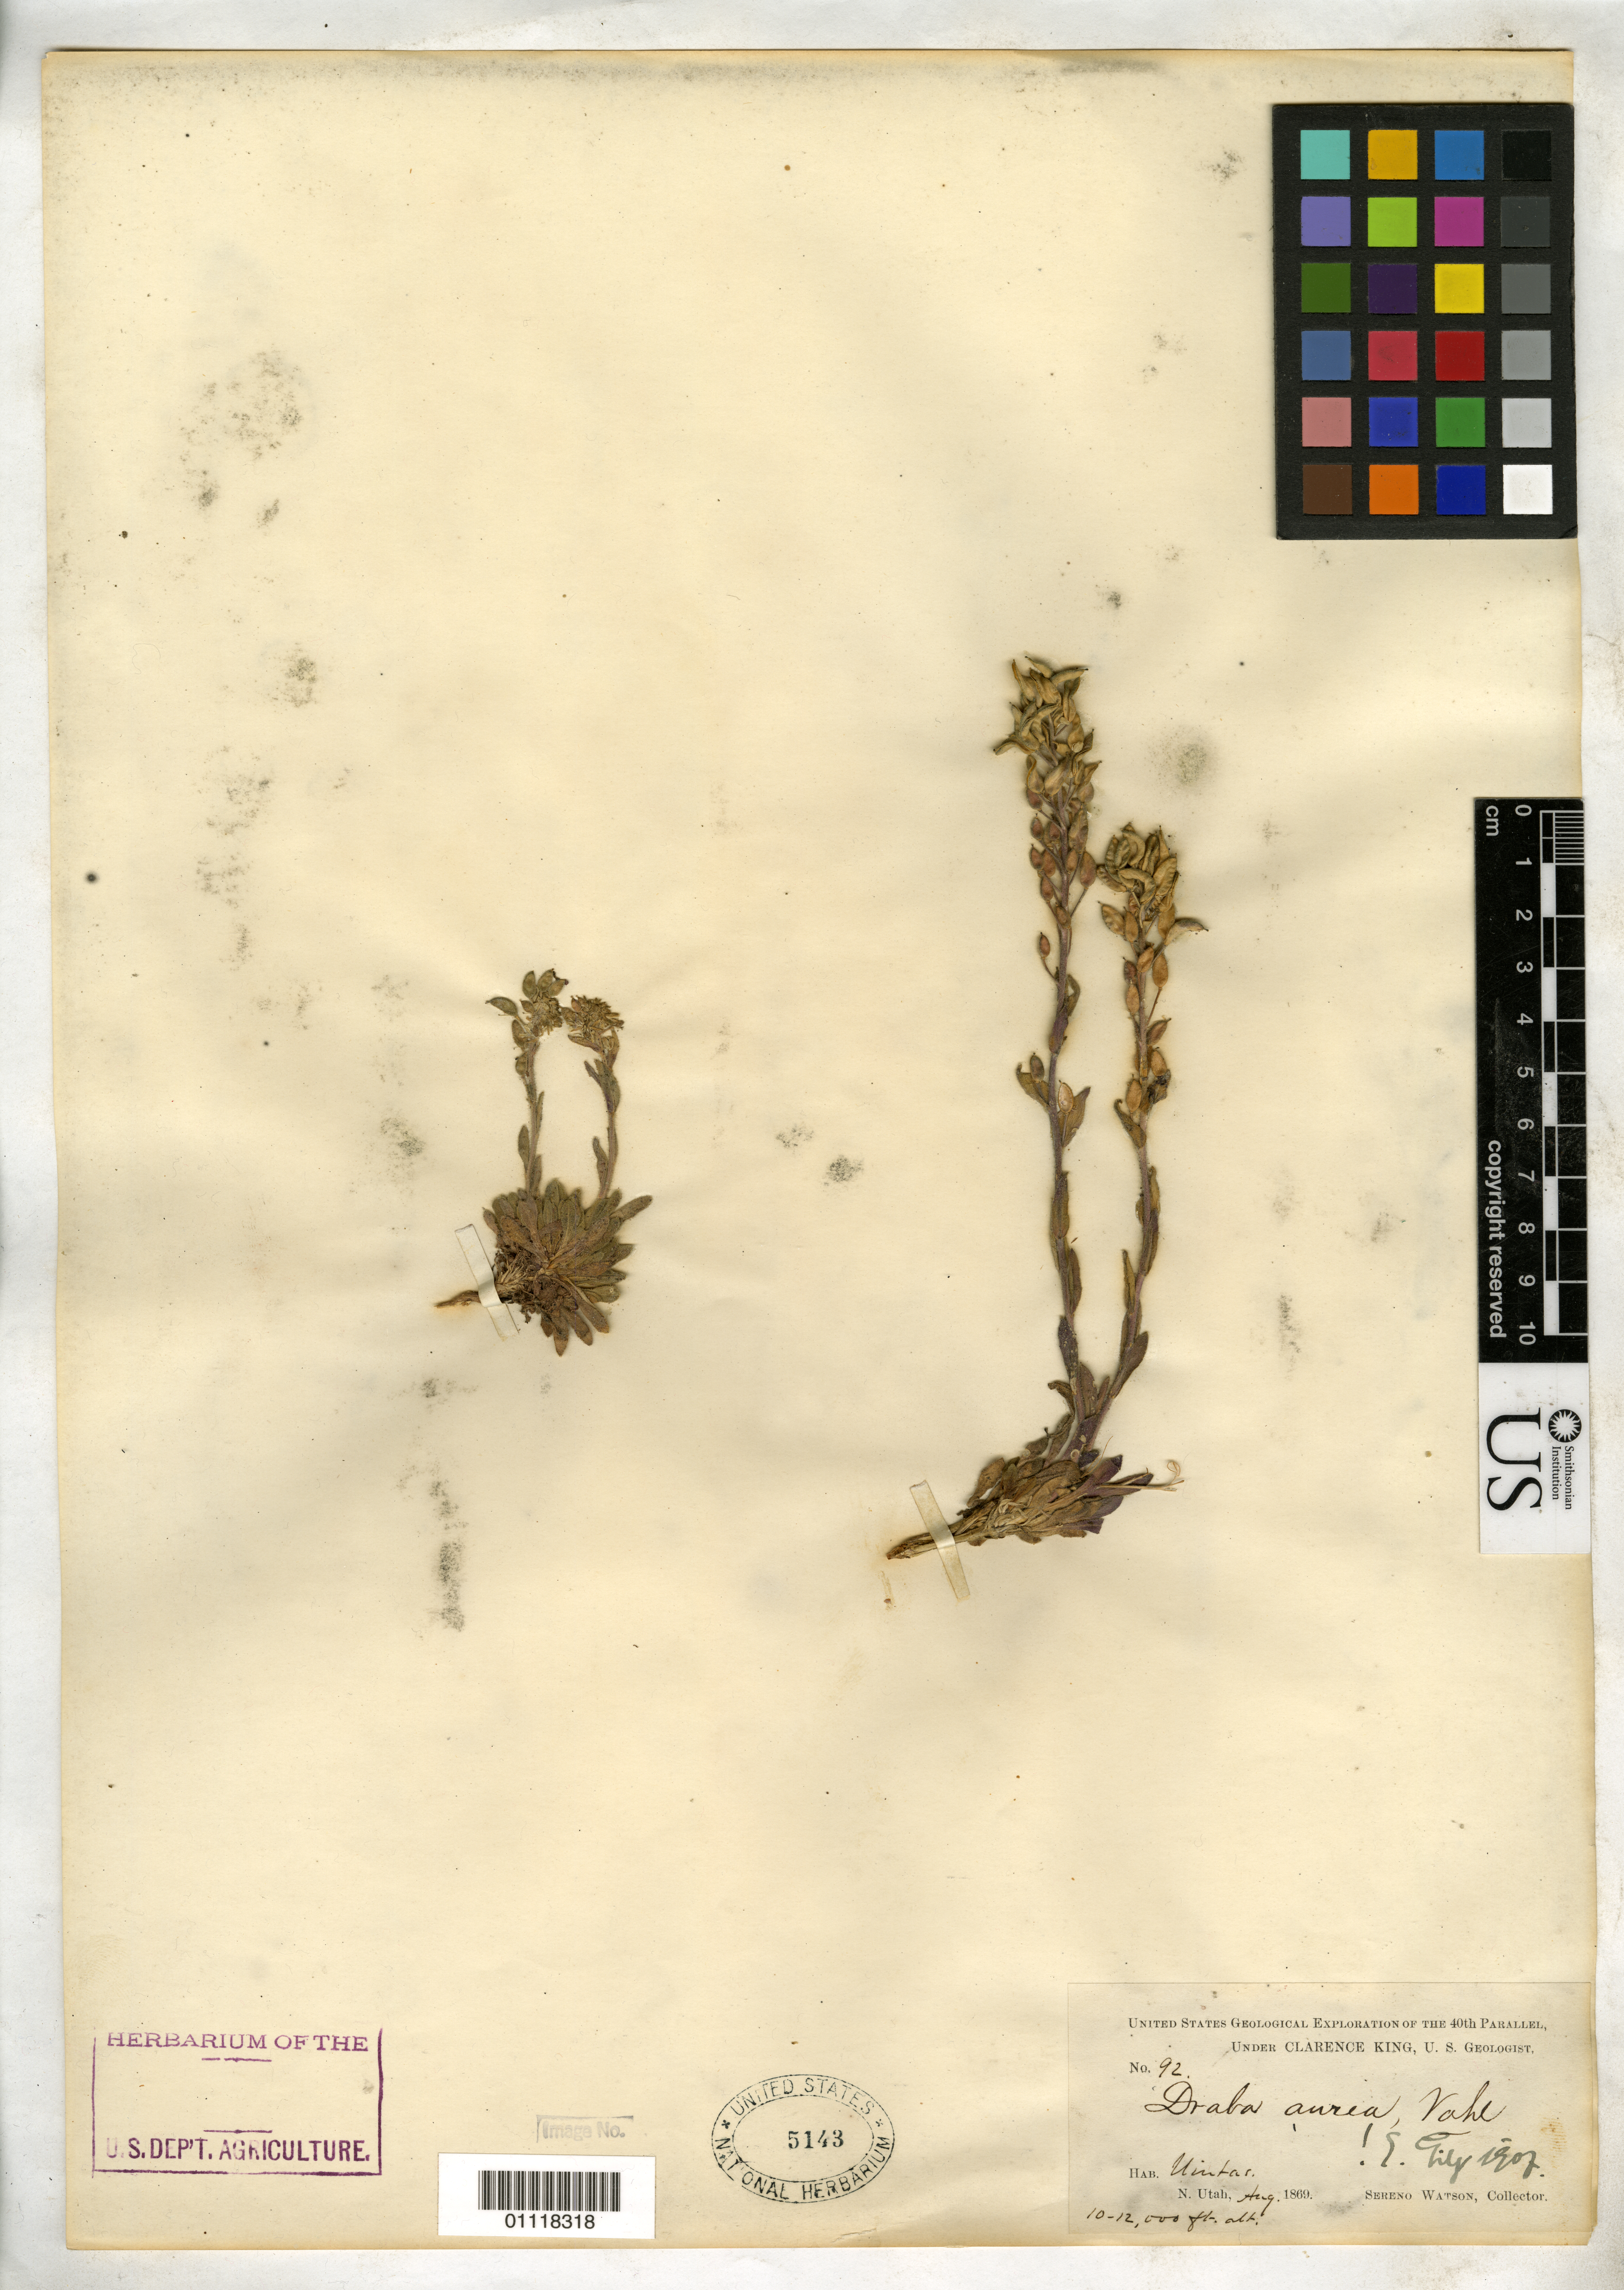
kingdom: Plantae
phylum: Tracheophyta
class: Magnoliopsida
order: Brassicales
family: Brassicaceae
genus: Draba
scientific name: Draba aurea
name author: Vahl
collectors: S. Watson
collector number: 92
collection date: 1869-08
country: United States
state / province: Utah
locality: Uintas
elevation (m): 3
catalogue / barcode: US 5143